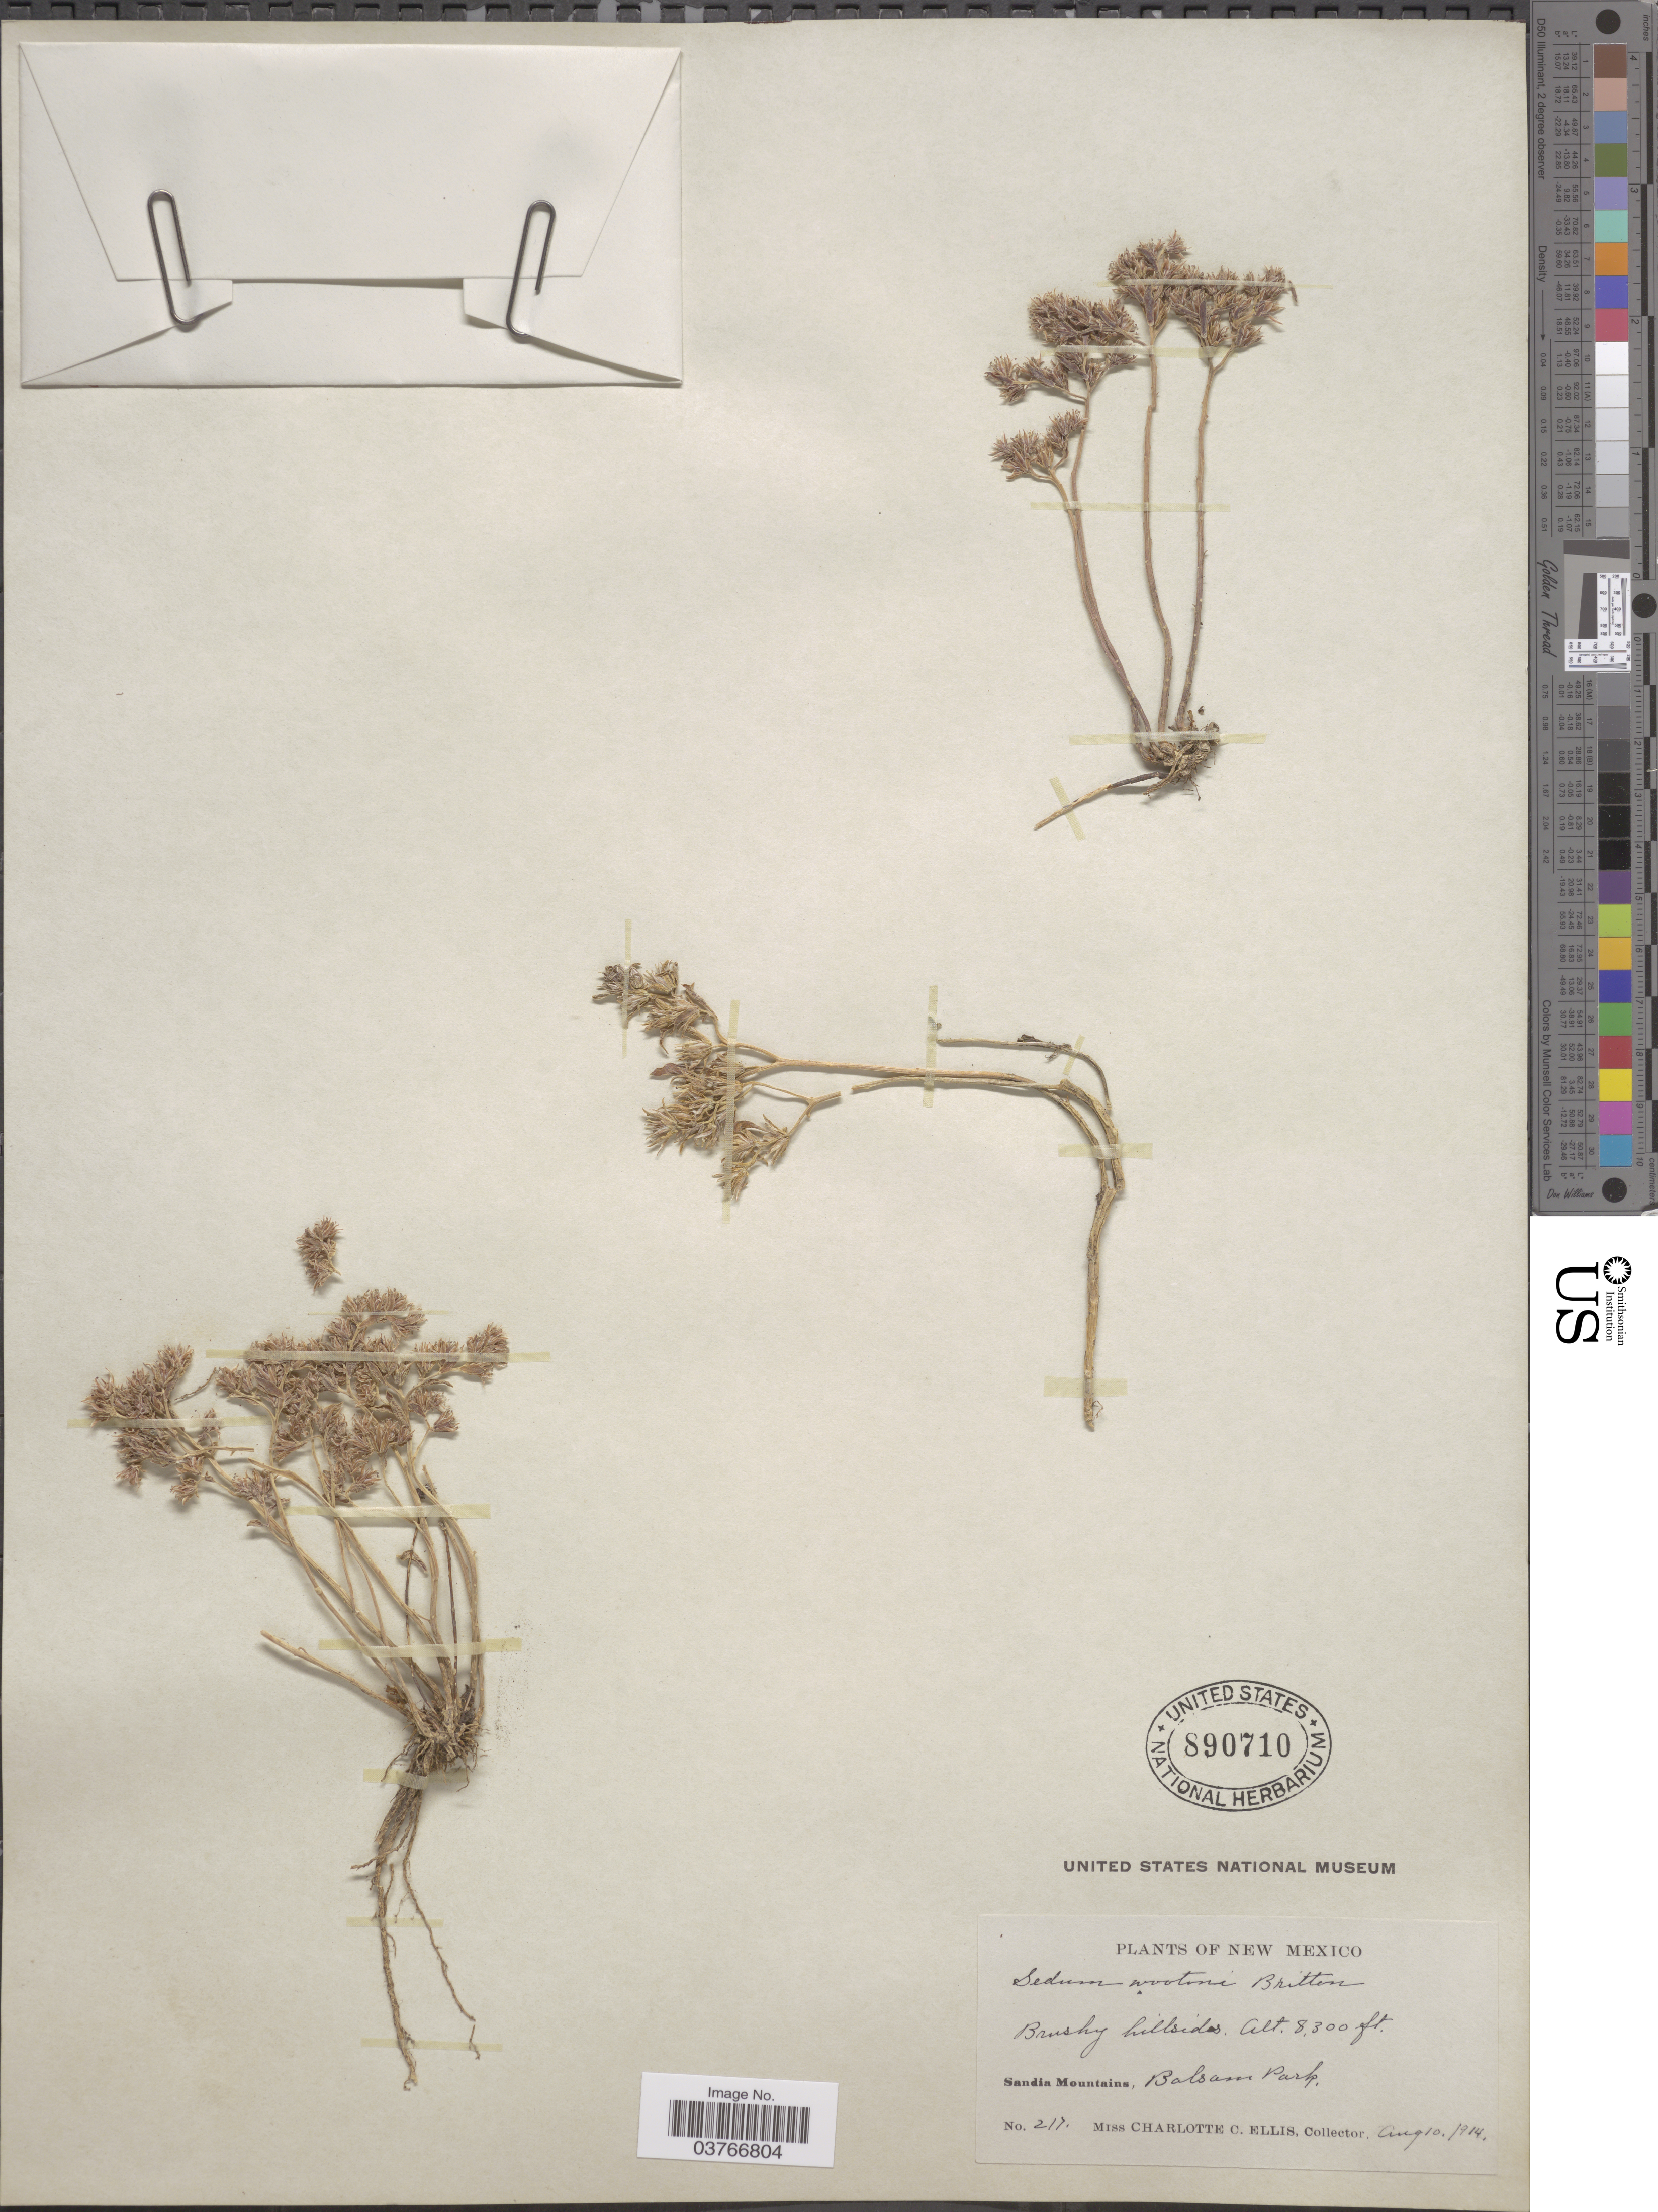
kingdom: Plantae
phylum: Tracheophyta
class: Magnoliopsida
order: Saxifragales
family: Crassulaceae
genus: Sedum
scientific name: Sedum wootonii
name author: Britton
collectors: C. C. Ellis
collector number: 217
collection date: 1914-08-10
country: United States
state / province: New Mexico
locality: Sandia Mountains, Balsam Park.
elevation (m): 2530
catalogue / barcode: US 890710